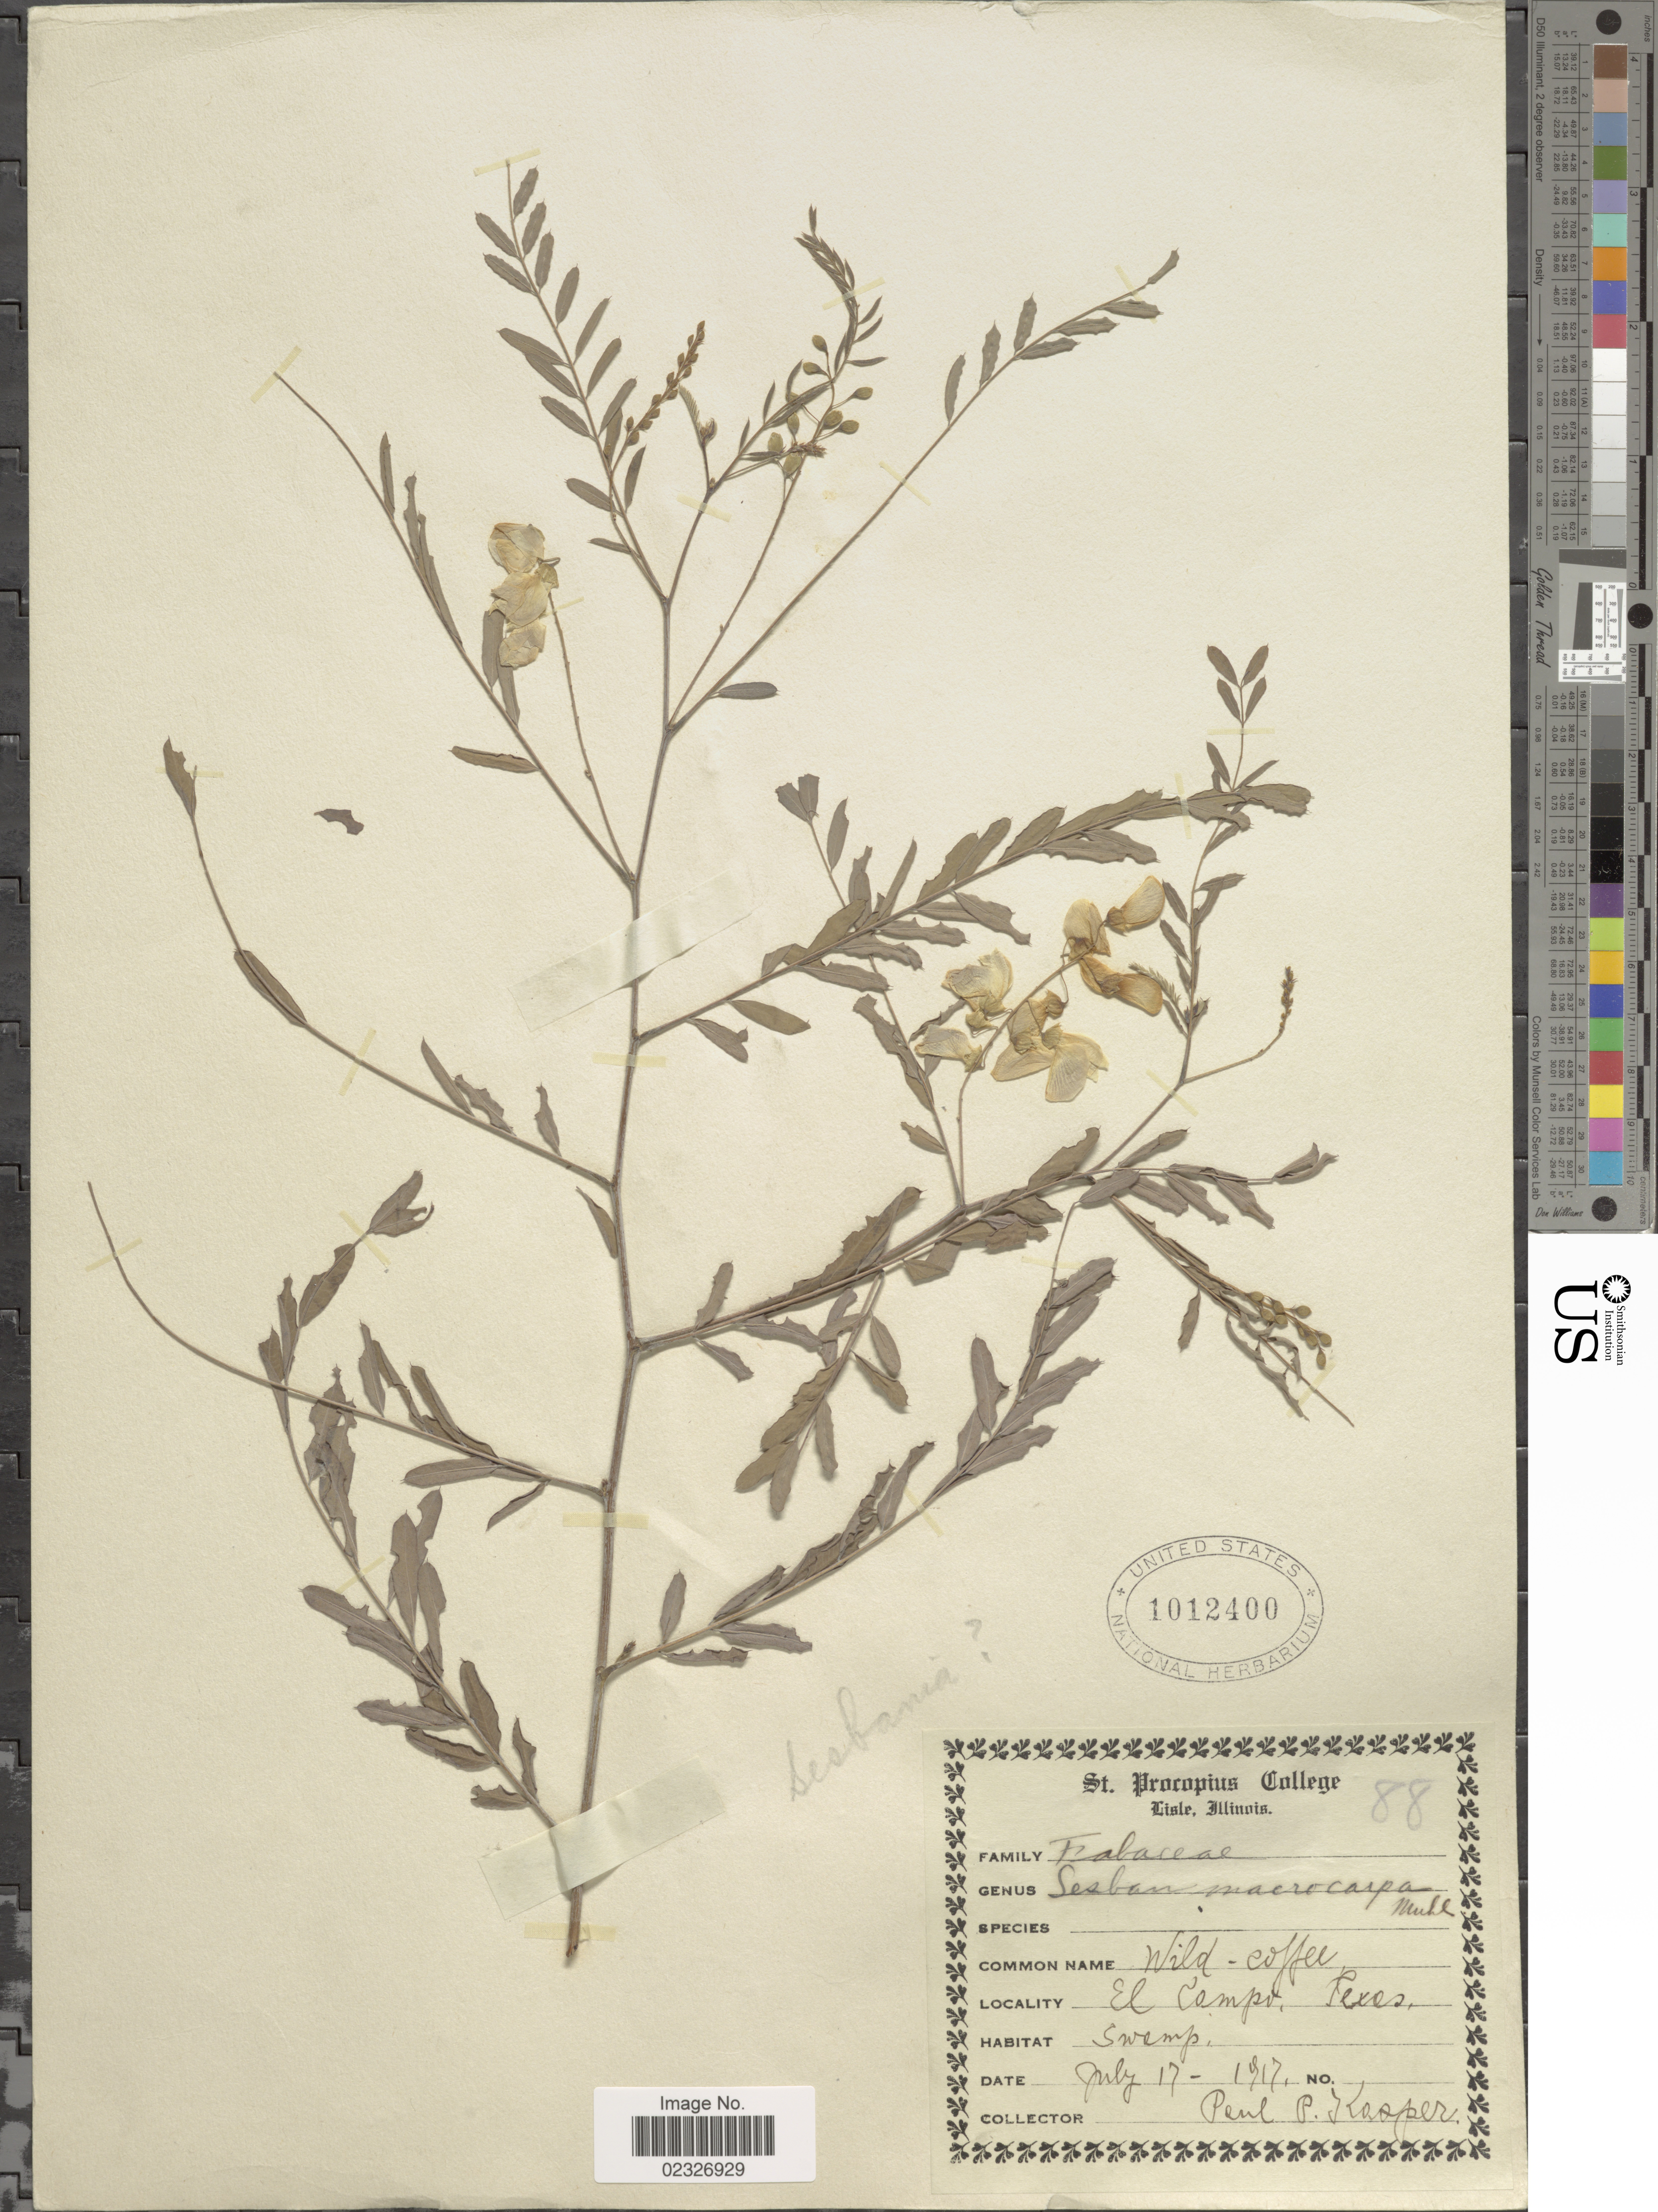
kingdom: Plantae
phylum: Tracheophyta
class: Magnoliopsida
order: Fabales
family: Fabaceae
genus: Sesbania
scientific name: Sesbania drummondii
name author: (Rydb.) Cory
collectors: P. Kasper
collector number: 88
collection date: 1917-07-17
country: United States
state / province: Texas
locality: El Campo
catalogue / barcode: US 1012400